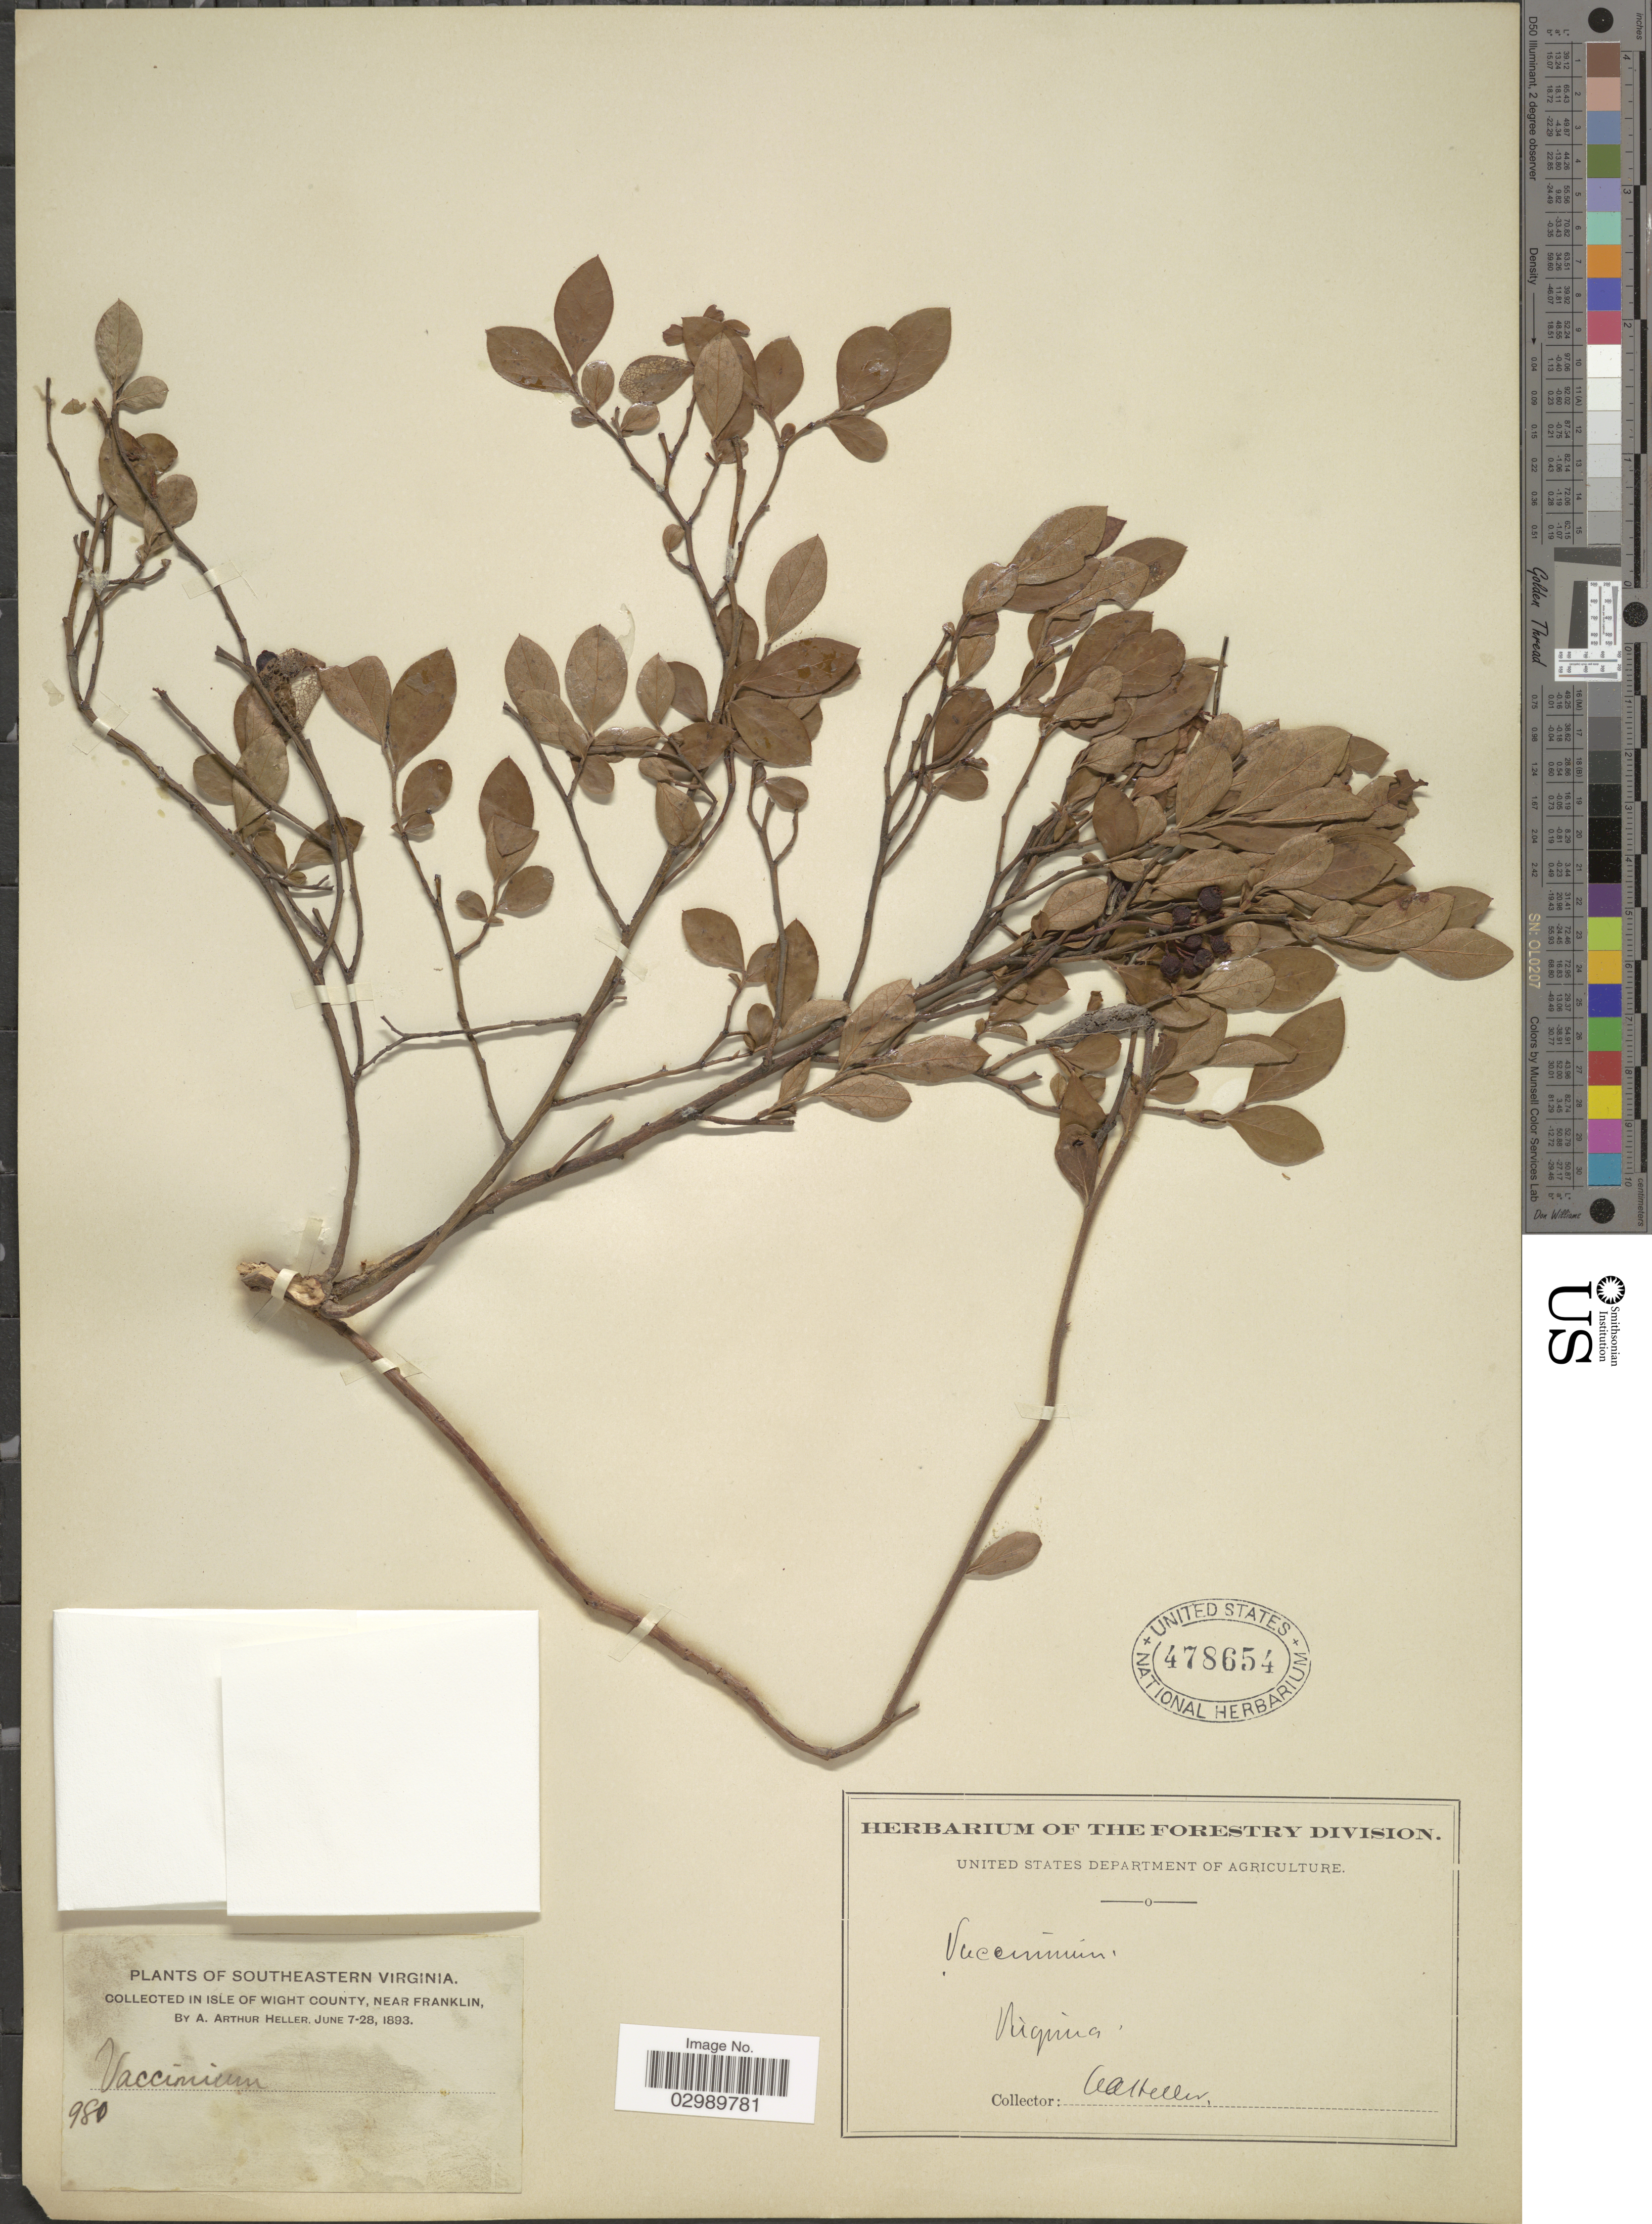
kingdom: Plantae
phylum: Tracheophyta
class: Magnoliopsida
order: Ericales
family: Ericaceae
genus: Vaccinium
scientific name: Vaccinium tenellum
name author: Aiton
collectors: A. A. Heller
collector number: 980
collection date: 1892-06-07/1893-06-28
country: United States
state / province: Virginia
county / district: Isle of Wight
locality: Southeastern Virginia. In Isle of Wight County, near Franklin.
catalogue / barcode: US 478654